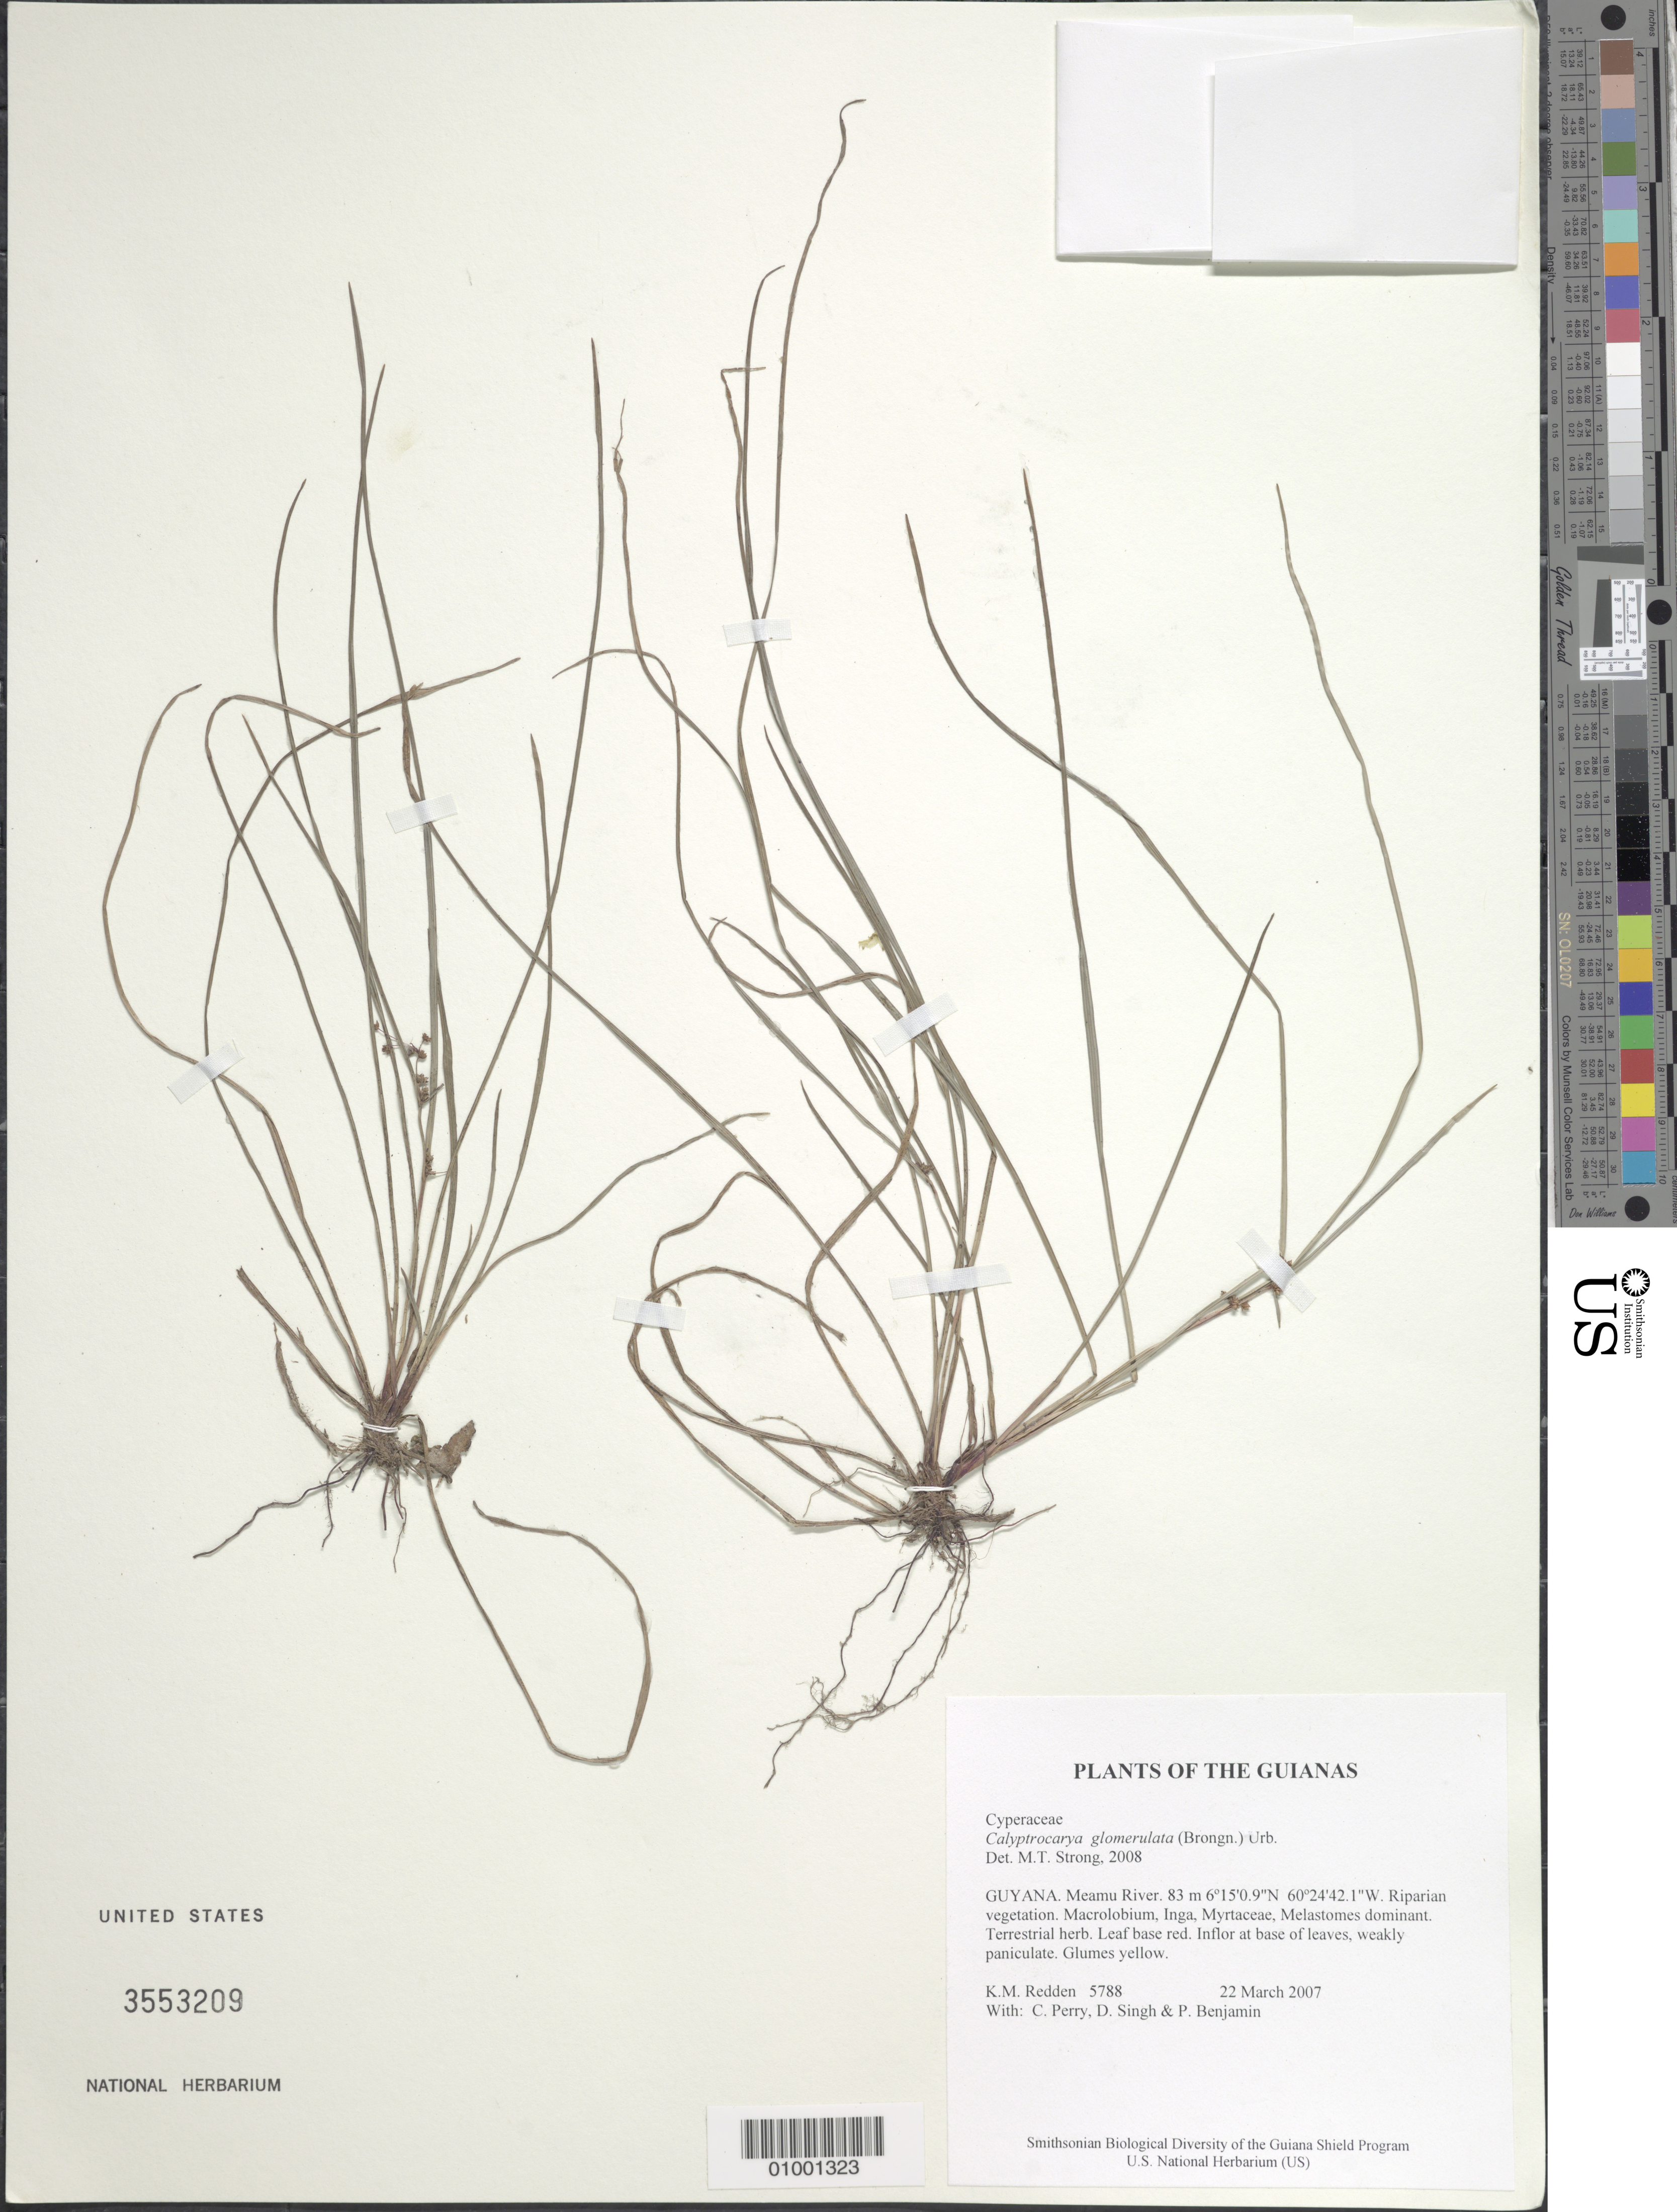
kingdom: Plantae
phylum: Tracheophyta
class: Liliopsida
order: Poales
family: Cyperaceae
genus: Calyptrocarya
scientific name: Calyptrocarya glomerulata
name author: (Brongn.) Urb.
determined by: Strong, M. T., (US), Smithsonian Institution - National Museum of Natural History (UNITED STATES)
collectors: K. M. Redden, C. Perry, D. Singh & P. Benjamin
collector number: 5788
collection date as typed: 22 March 2007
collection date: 2007-03-22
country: Guyana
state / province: Cuyuni-Mazaruni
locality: Meamu River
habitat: Riparian vegetation. Macrolobium, Inga, Myrtaceae, Melastomes dominant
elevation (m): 83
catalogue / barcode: US 3553209